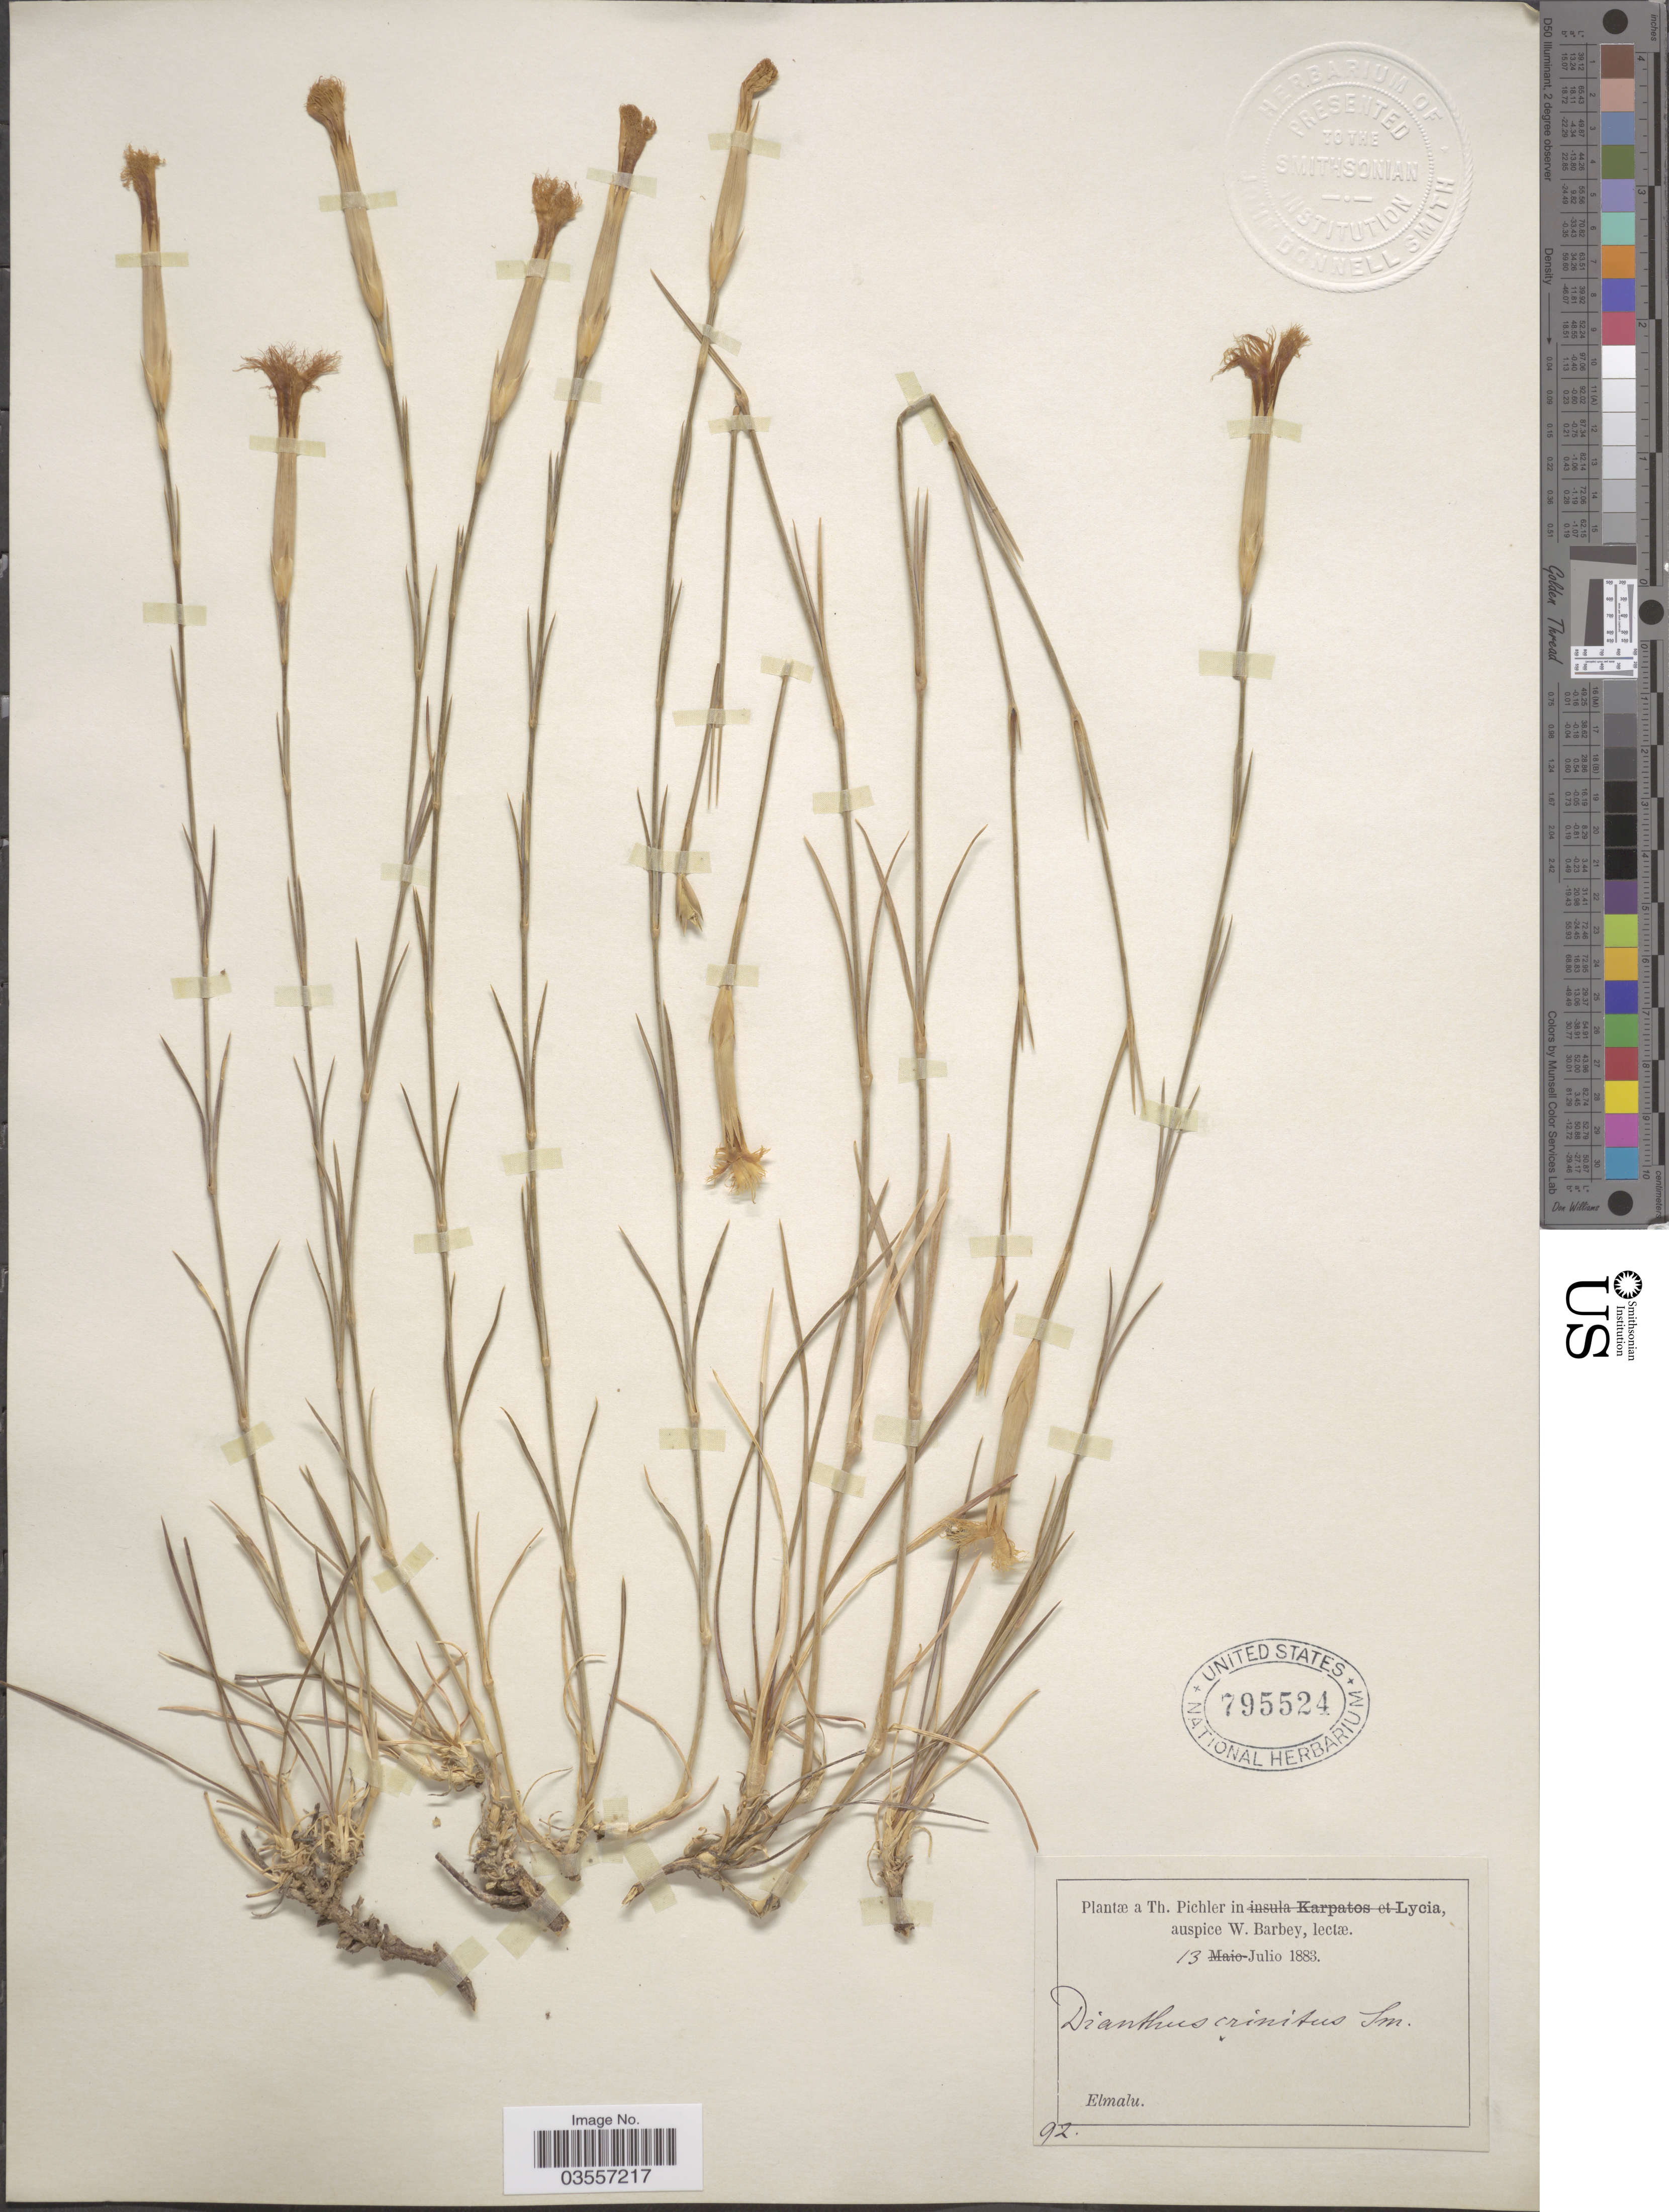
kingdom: Plantae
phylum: Tracheophyta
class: Magnoliopsida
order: Caryophyllales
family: Caryophyllaceae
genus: Dianthus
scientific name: Dianthus crinitus subsp. crinitus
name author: Sm.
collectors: T. Pichler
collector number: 92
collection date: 1883-07-13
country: Turkey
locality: Lycia. Elmalu.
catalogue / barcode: US 795524